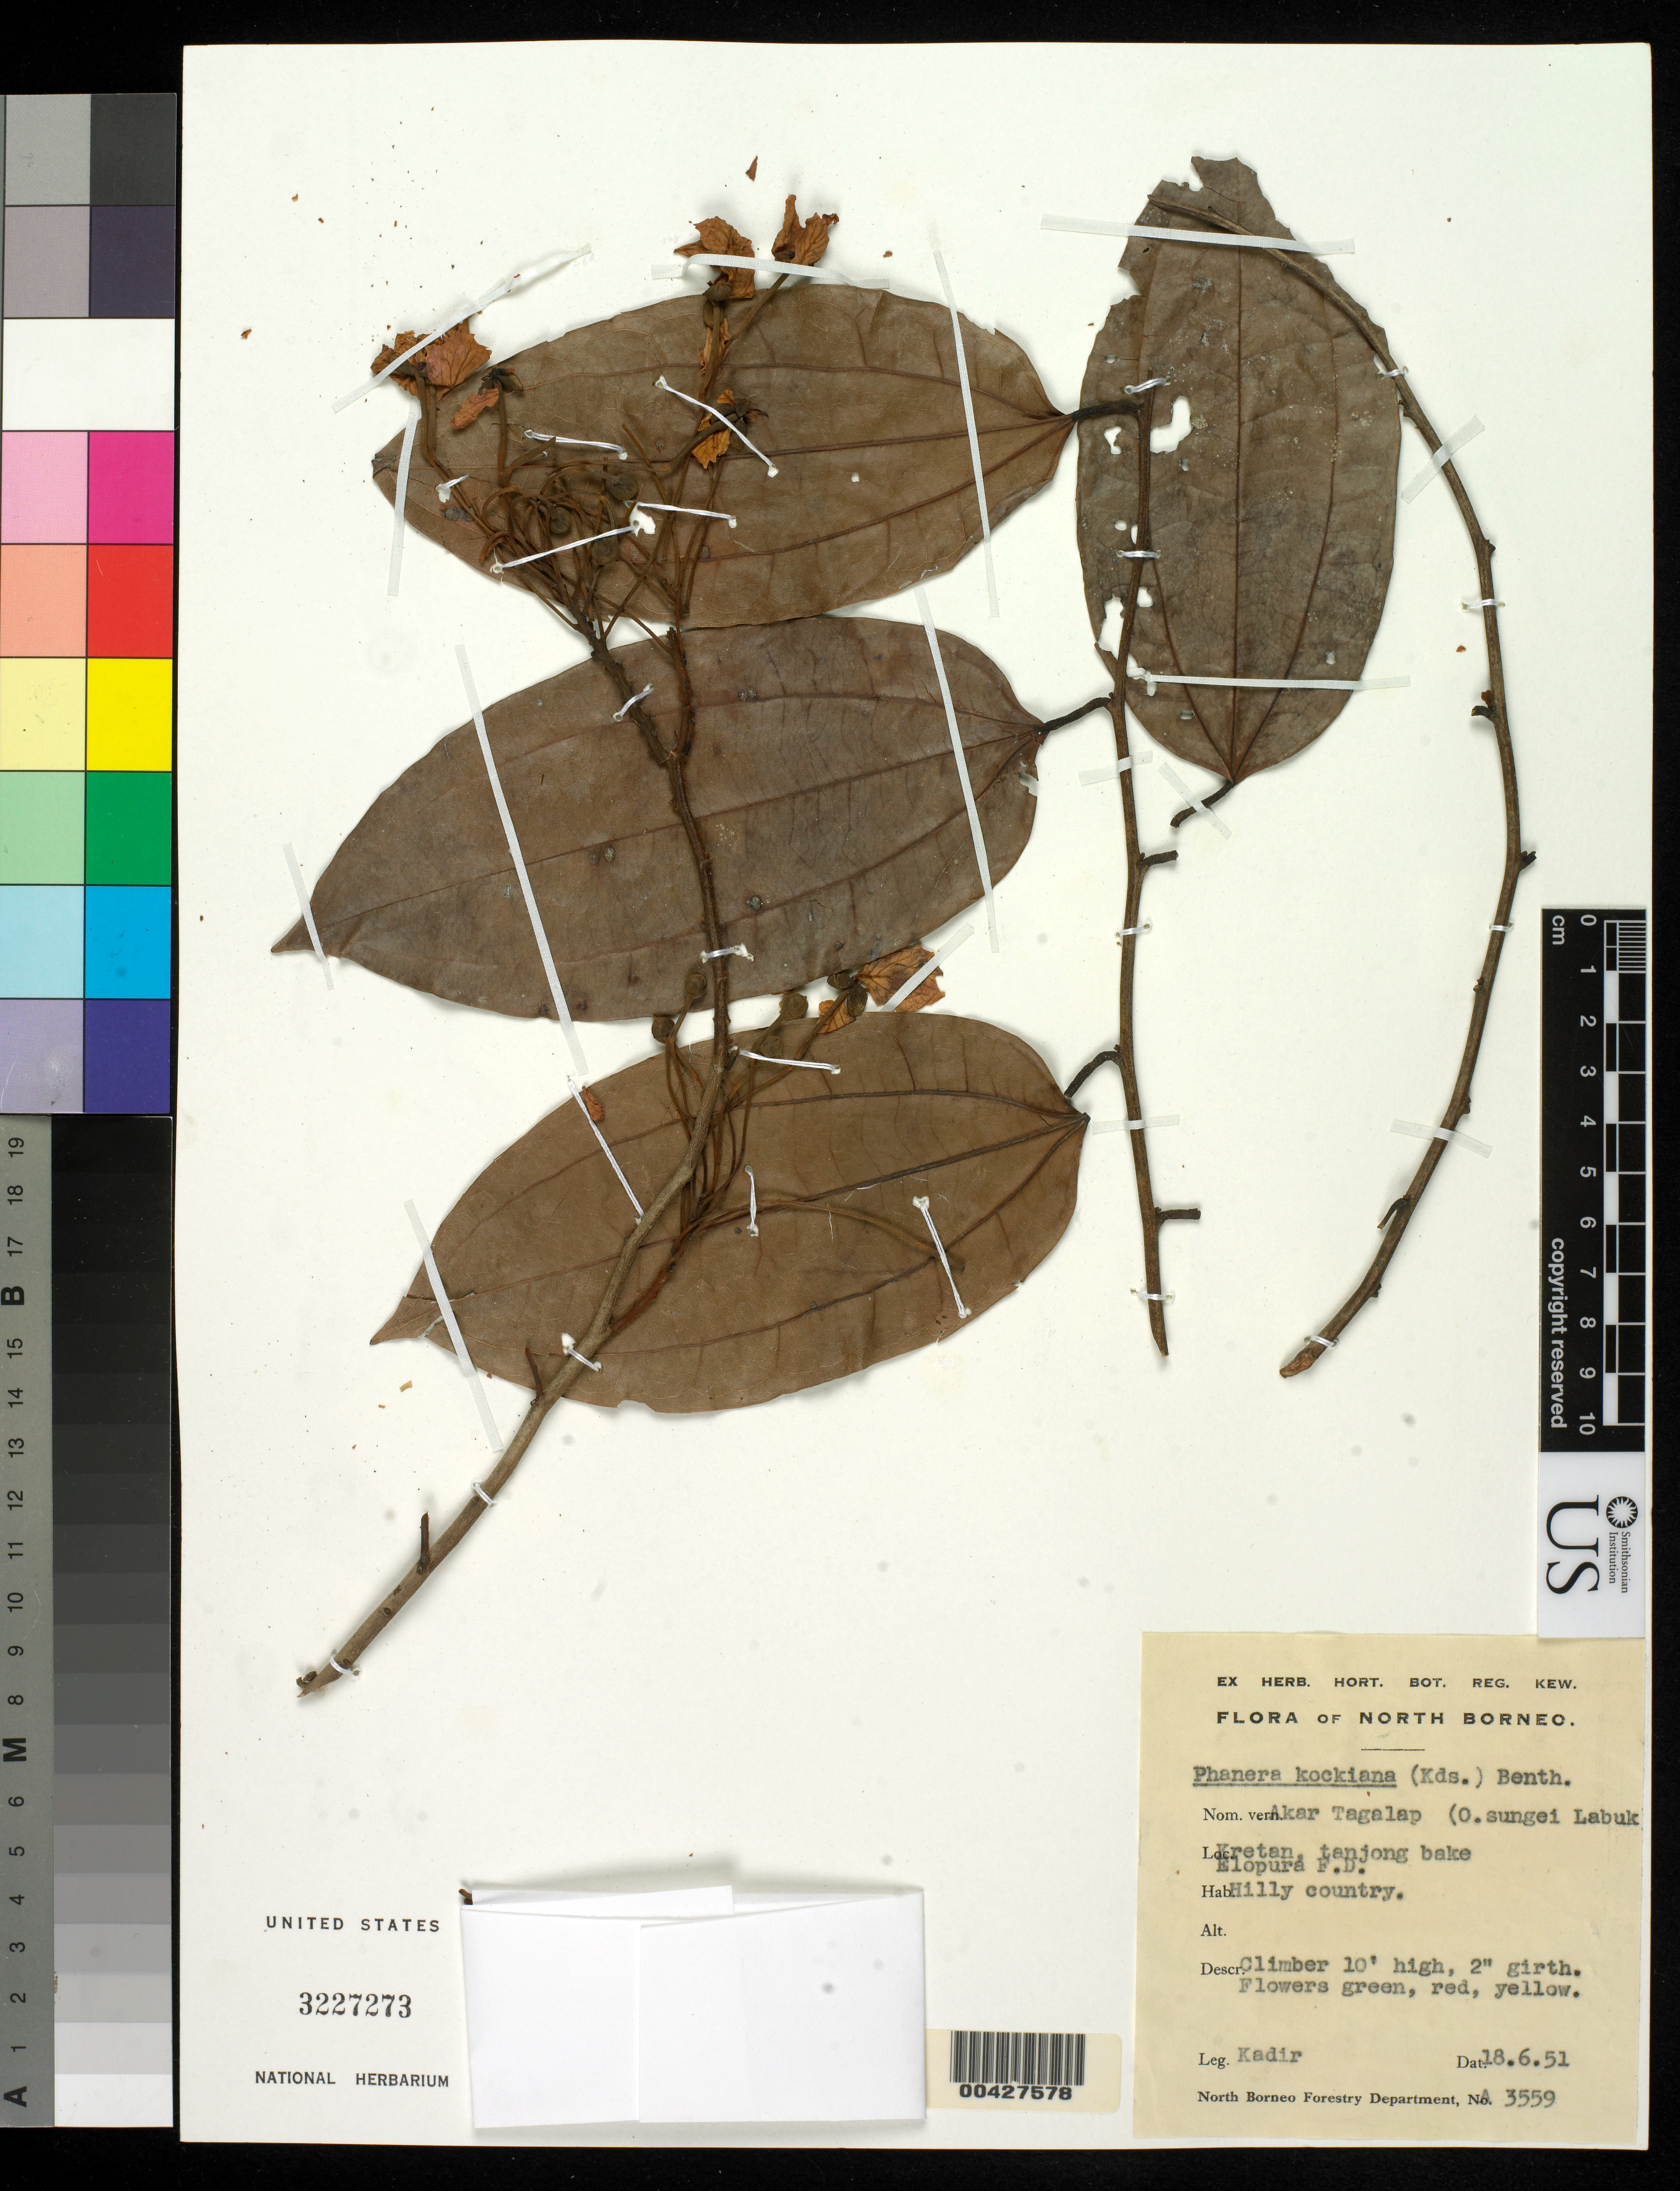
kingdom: Plantae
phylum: Tracheophyta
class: Magnoliopsida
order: Fabales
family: Fabaceae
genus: Phanera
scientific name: Phanera kockiana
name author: (Korth.) Benth.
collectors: -. Kadir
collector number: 3559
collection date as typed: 18 Jun 1951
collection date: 1951-06-18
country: Malaysia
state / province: Sabah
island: Borneo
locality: Kretan, tanjong bake, elopura, f.d.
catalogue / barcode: US 3227273